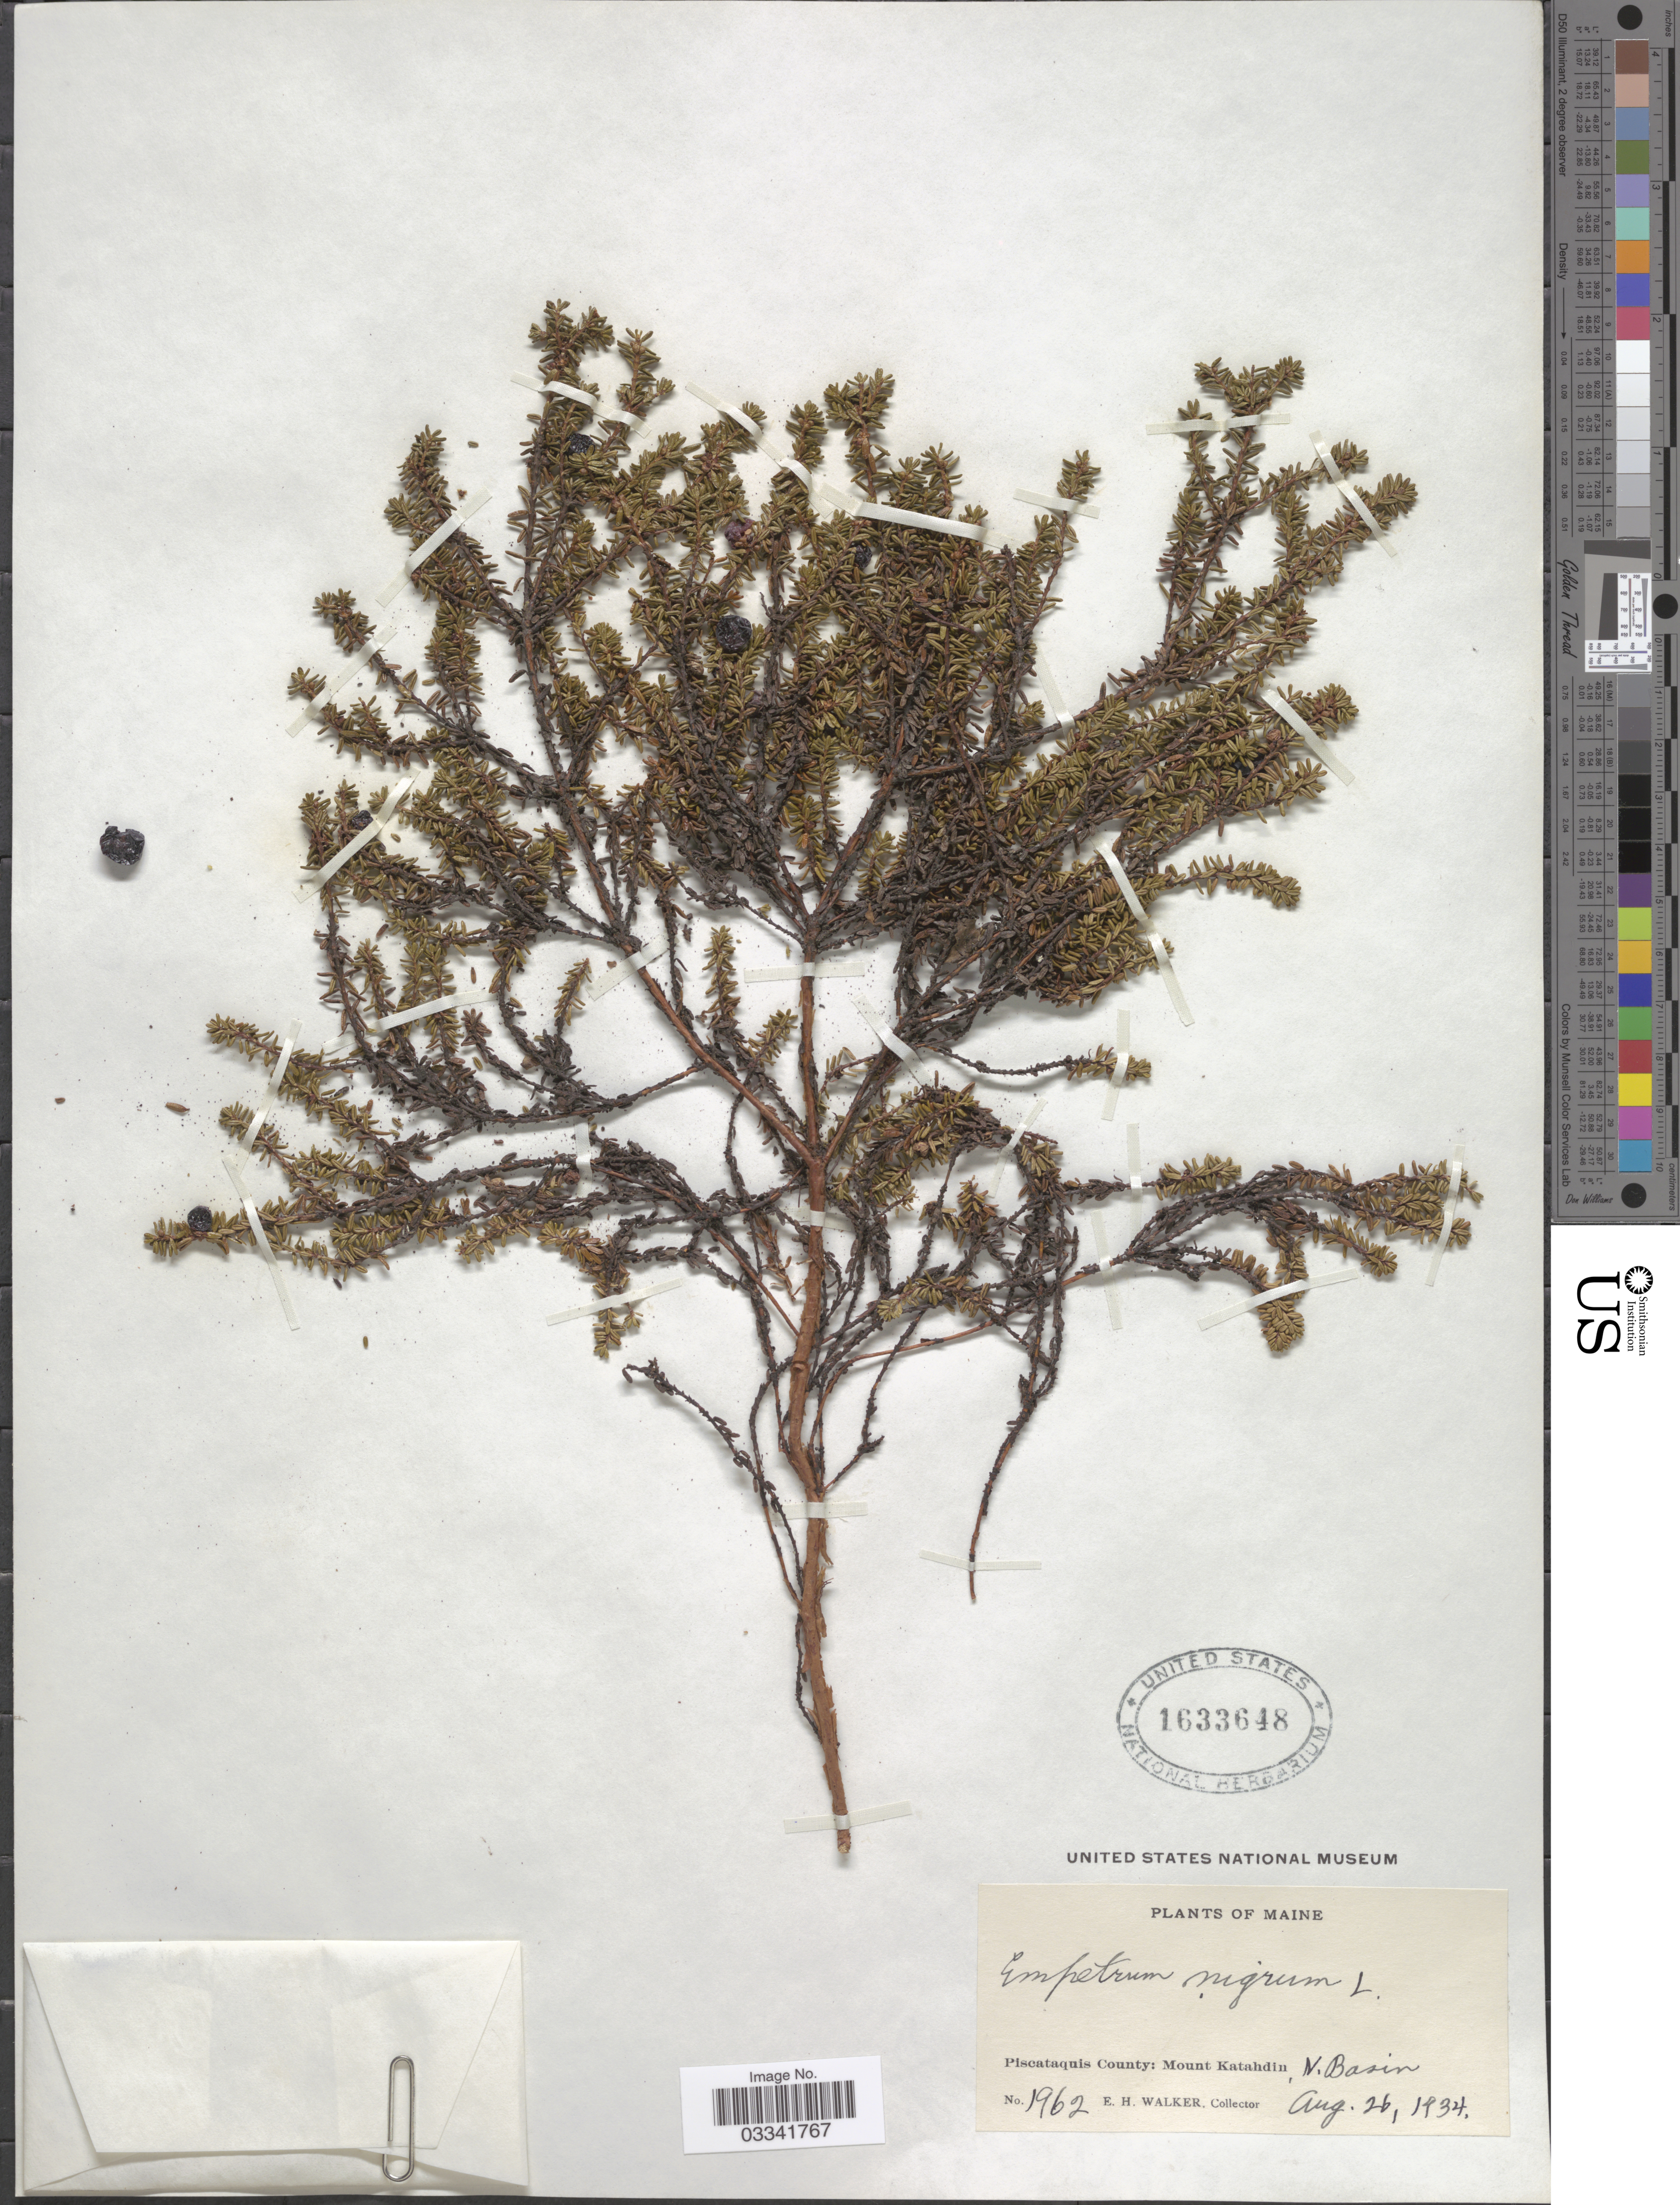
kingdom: Plantae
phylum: Tracheophyta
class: Magnoliopsida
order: Ericales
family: Ericaceae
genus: Empetrum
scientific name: Empetrum nigrum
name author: L.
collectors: E. H. Walker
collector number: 1962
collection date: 1934-08-26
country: United States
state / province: Maine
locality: Piscataquis County: Mount Katahdin, N. Basin.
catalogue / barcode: US 1633648